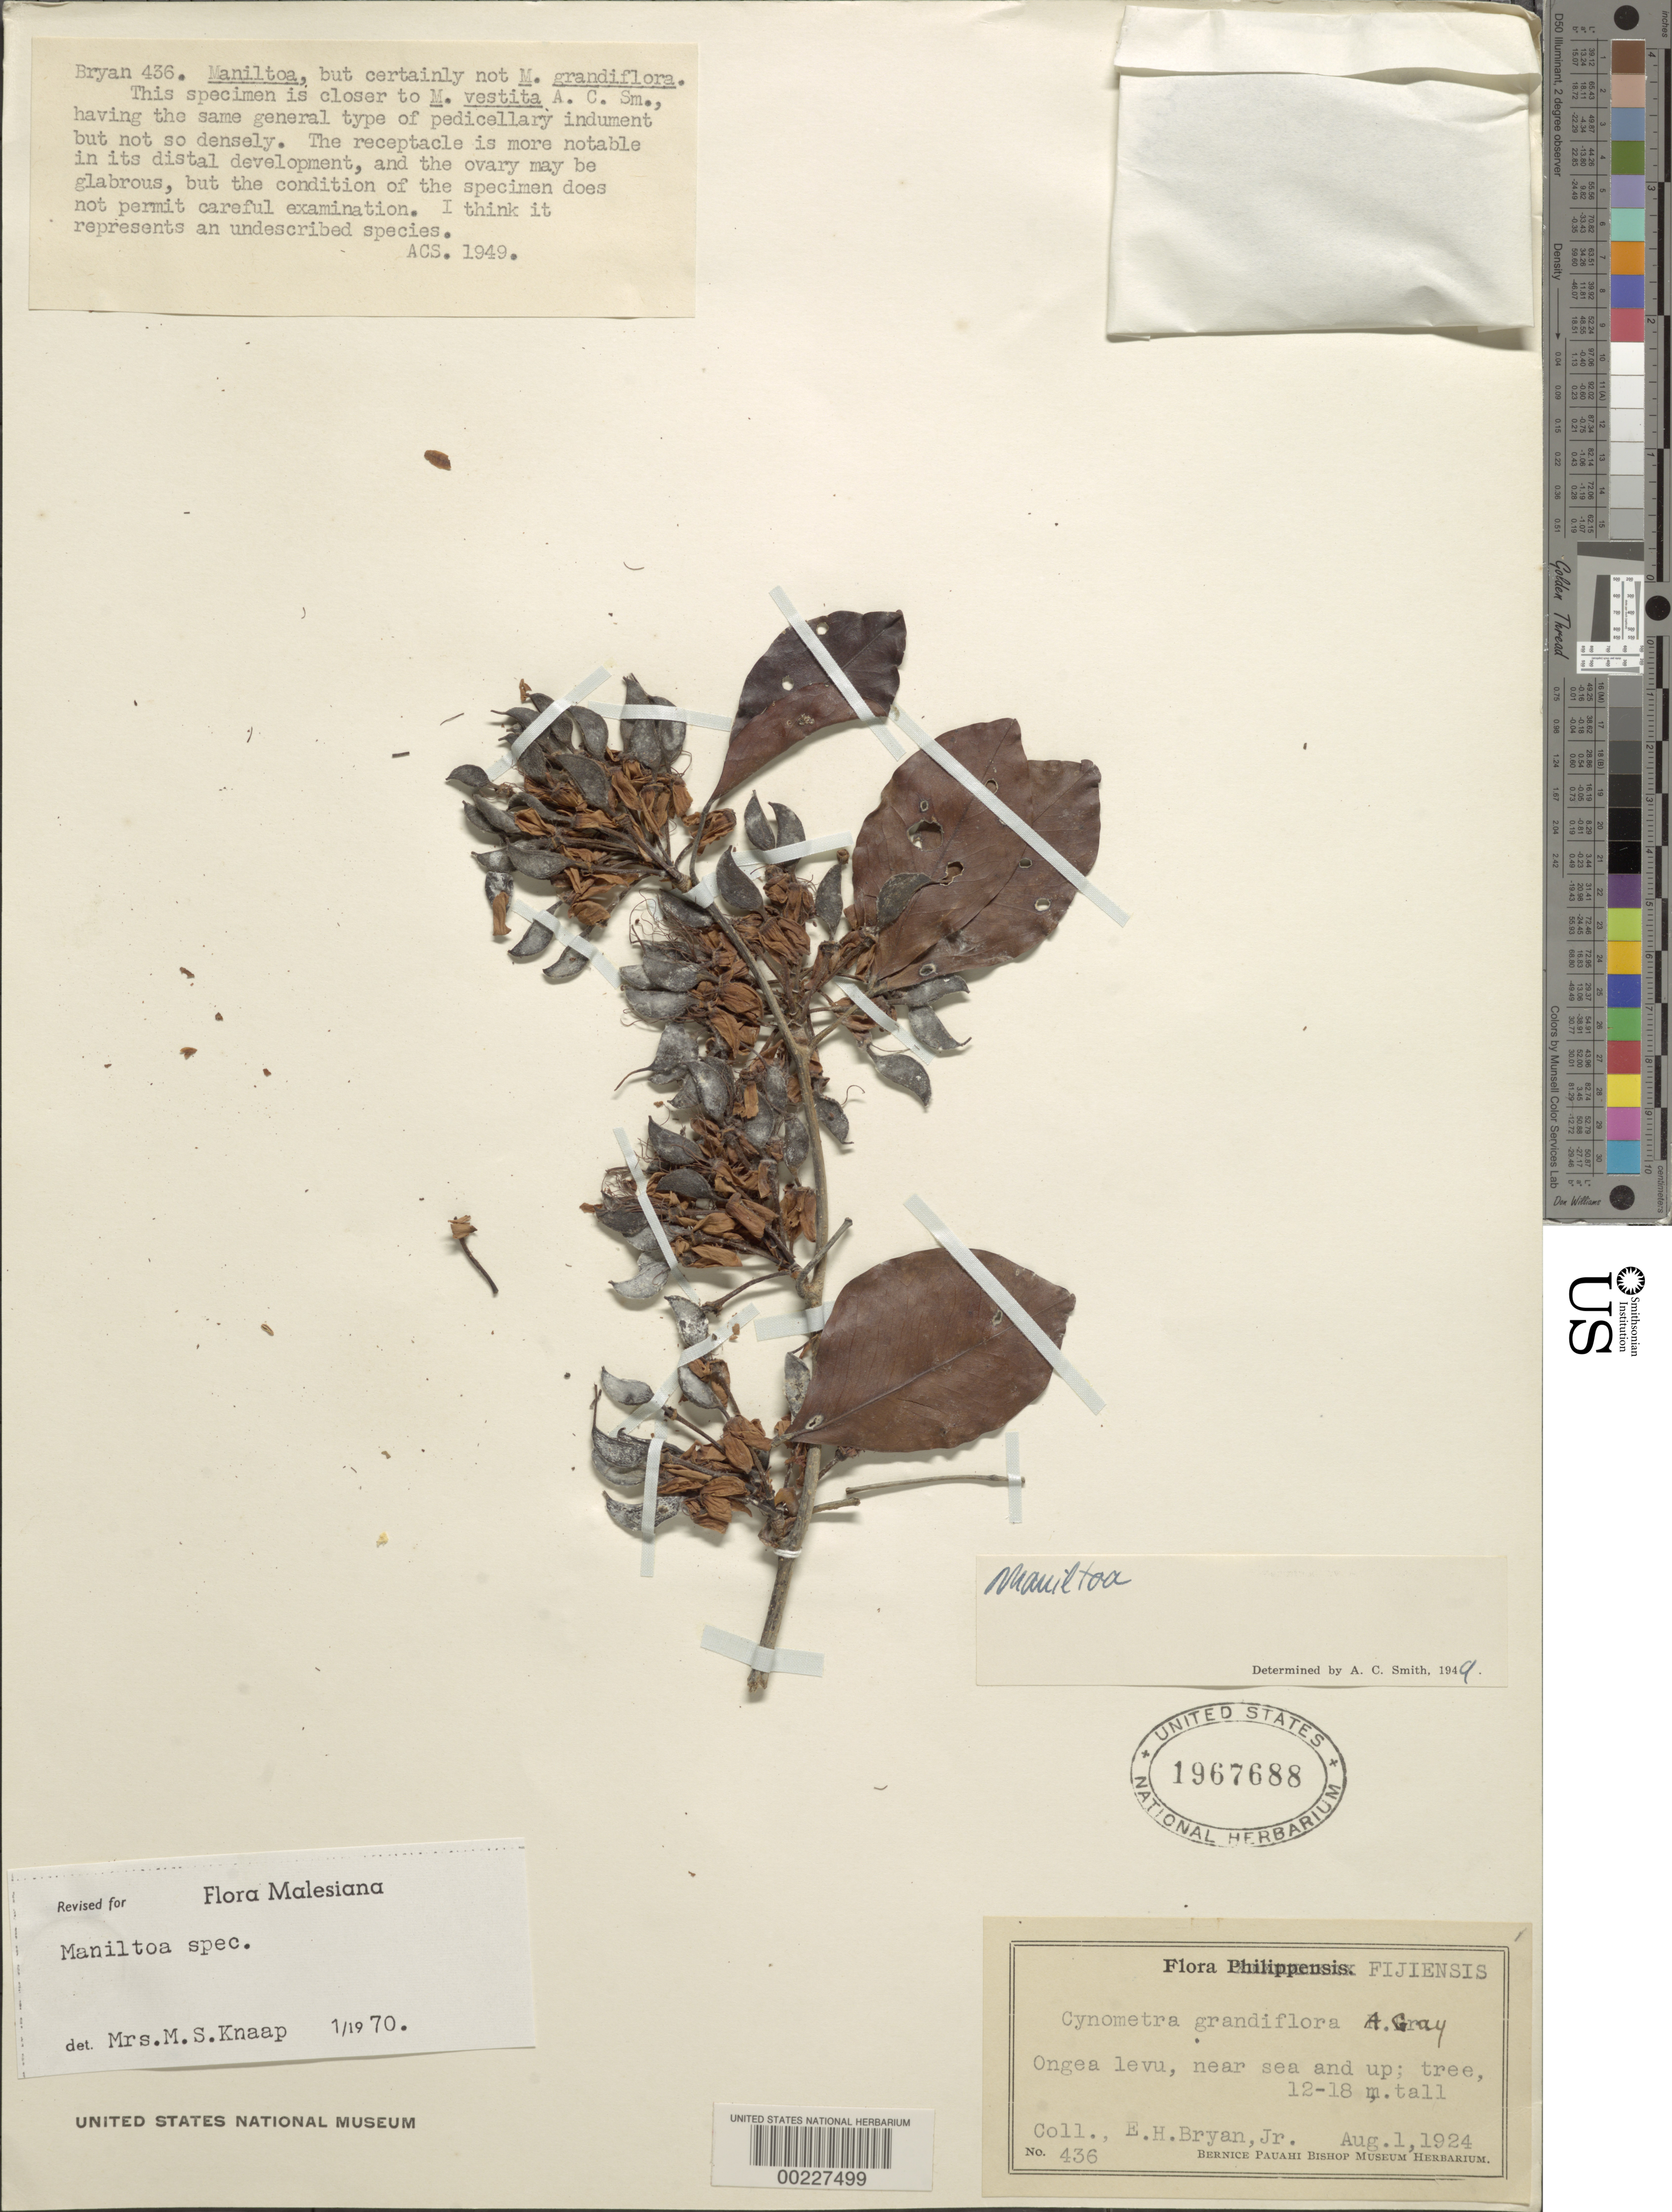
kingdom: Plantae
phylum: Tracheophyta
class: Magnoliopsida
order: Fabales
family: Fabaceae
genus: Maniltoa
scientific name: Maniltoa sp.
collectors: E. Bryan Jr.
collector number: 436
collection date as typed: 01 Aug 1924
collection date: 1924-08-01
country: Fiji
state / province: Eastern Division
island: Ongea Levu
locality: Ongea levu, near sea and up [Lau Is.]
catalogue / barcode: US 1967688